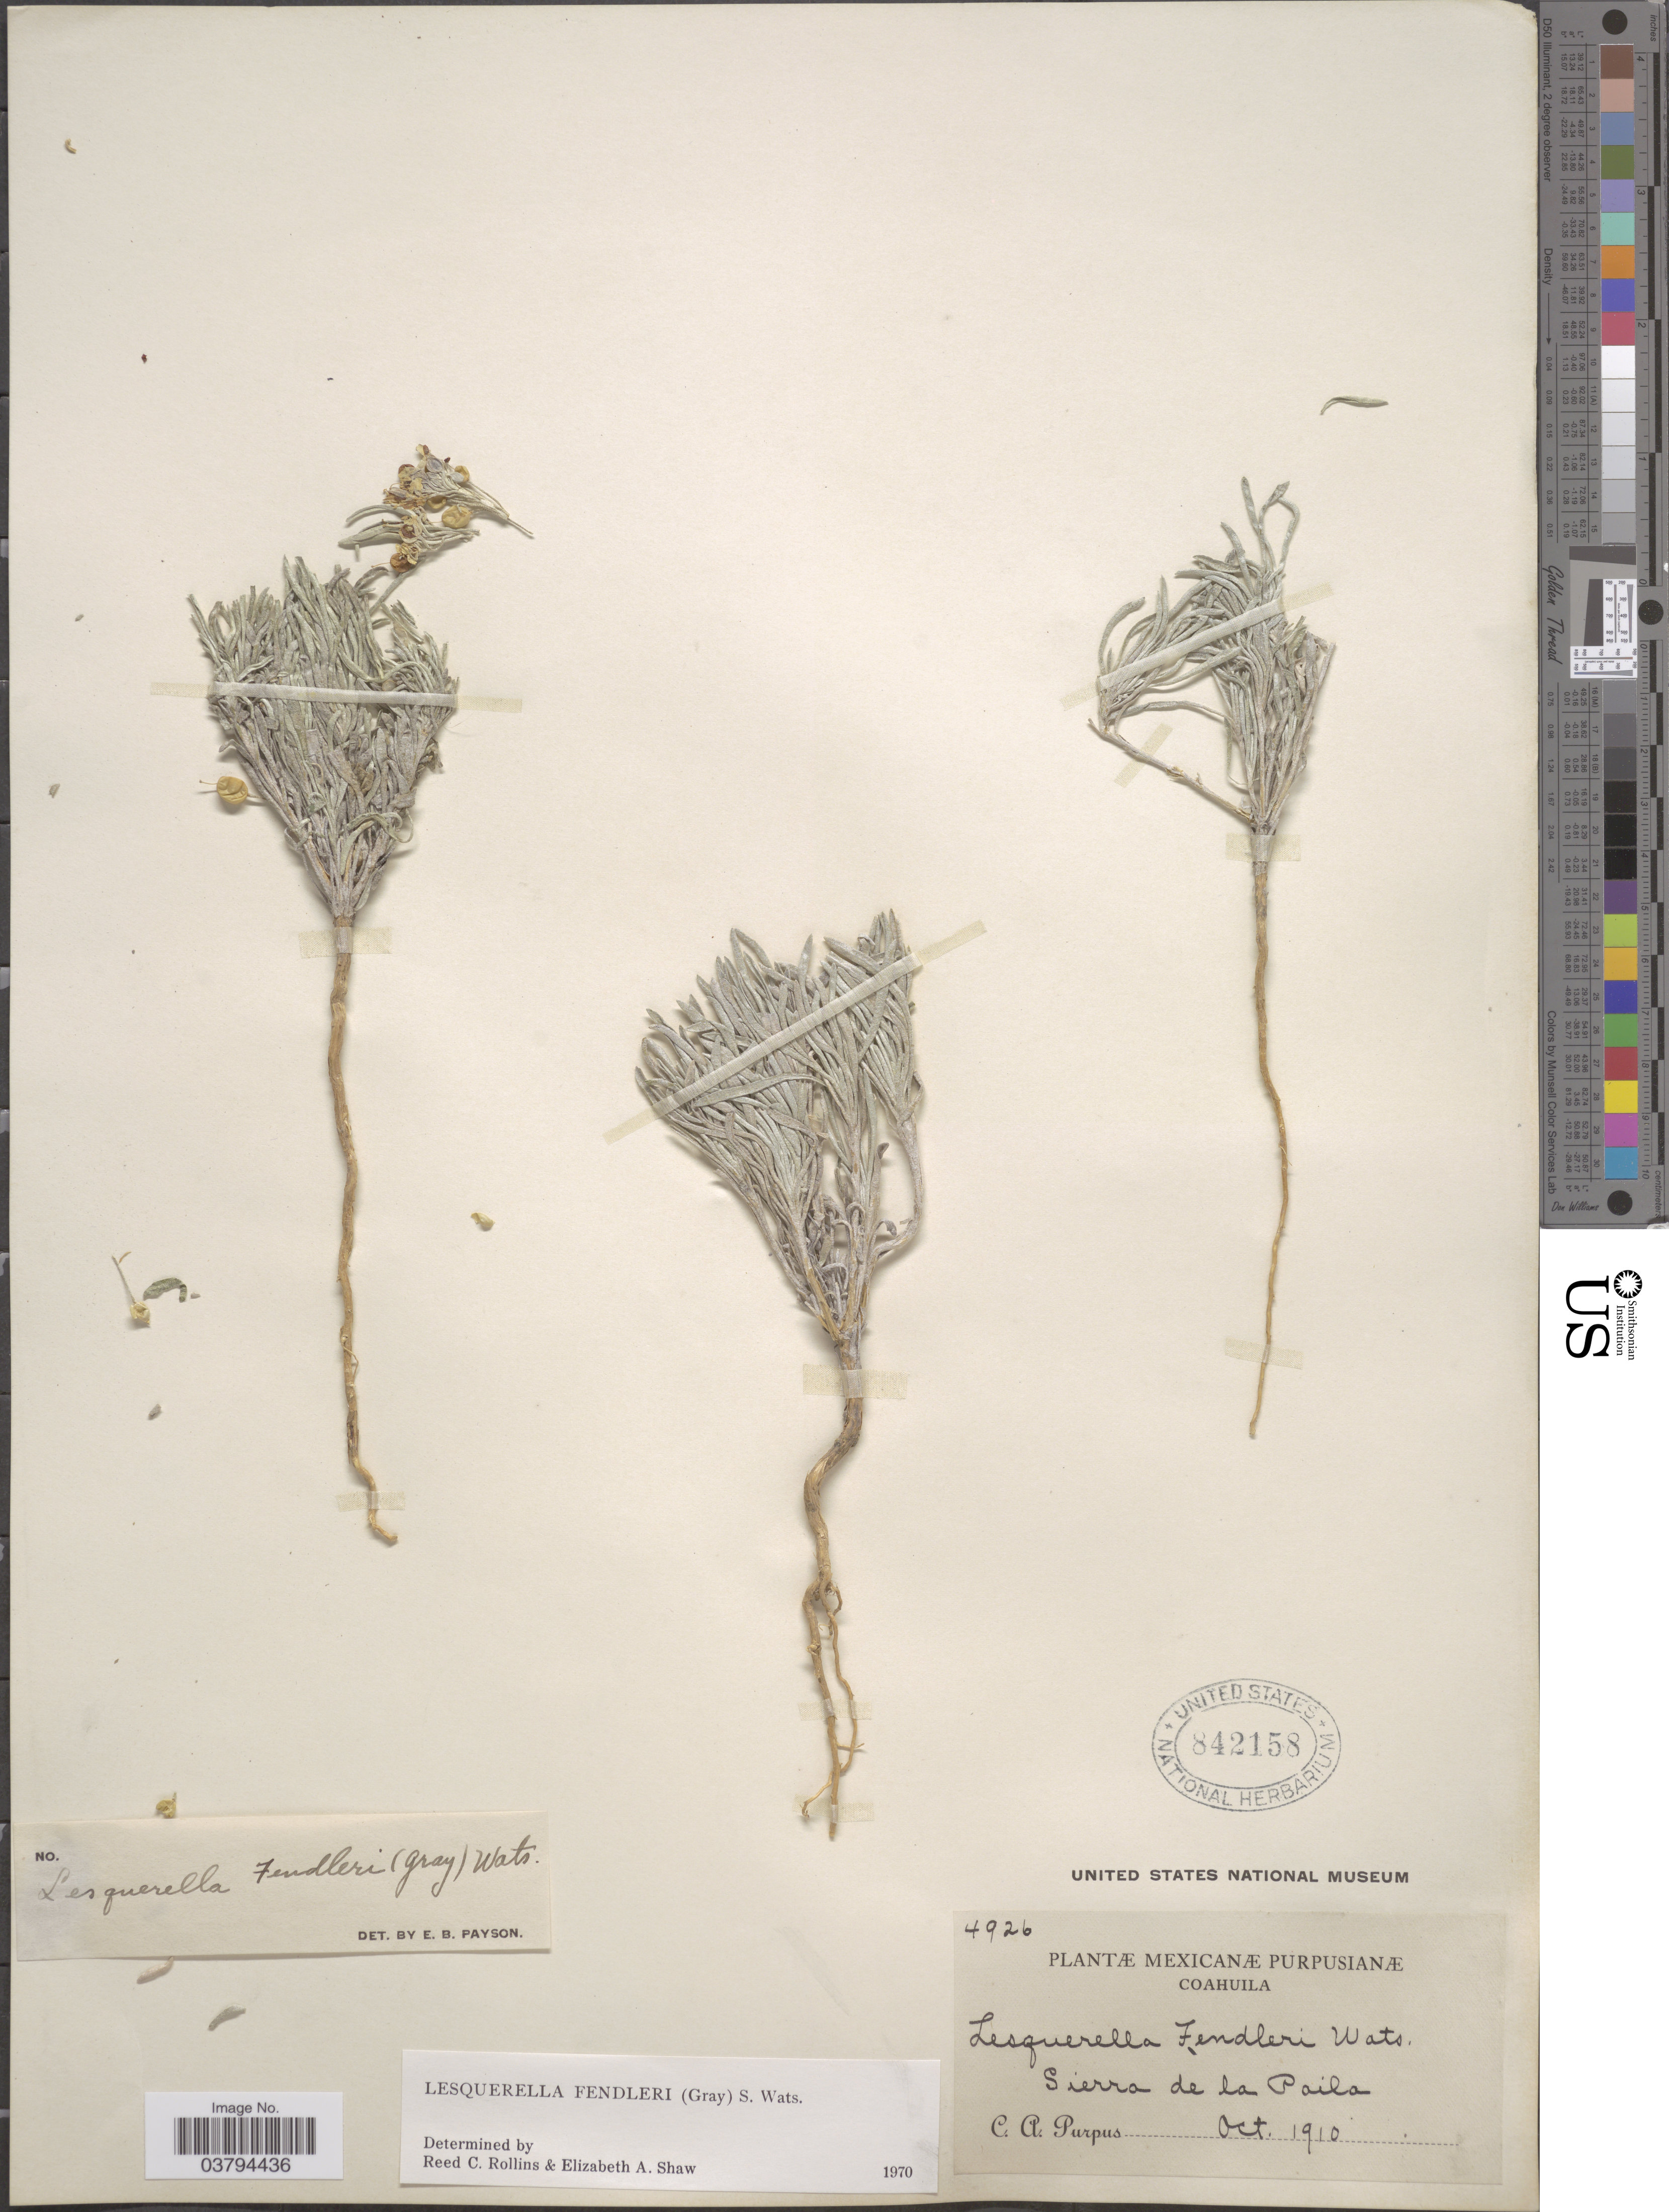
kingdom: Plantae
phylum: Tracheophyta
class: Magnoliopsida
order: Brassicales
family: Brassicaceae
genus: Lesquerella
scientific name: Lesquerella fendleri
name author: (A. Gray) S. Watson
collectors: C. A. Purpus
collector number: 4926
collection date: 1910-10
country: Mexico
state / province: Coahuila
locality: Coahuila. Sierra de la Paila.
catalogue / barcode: US 842158